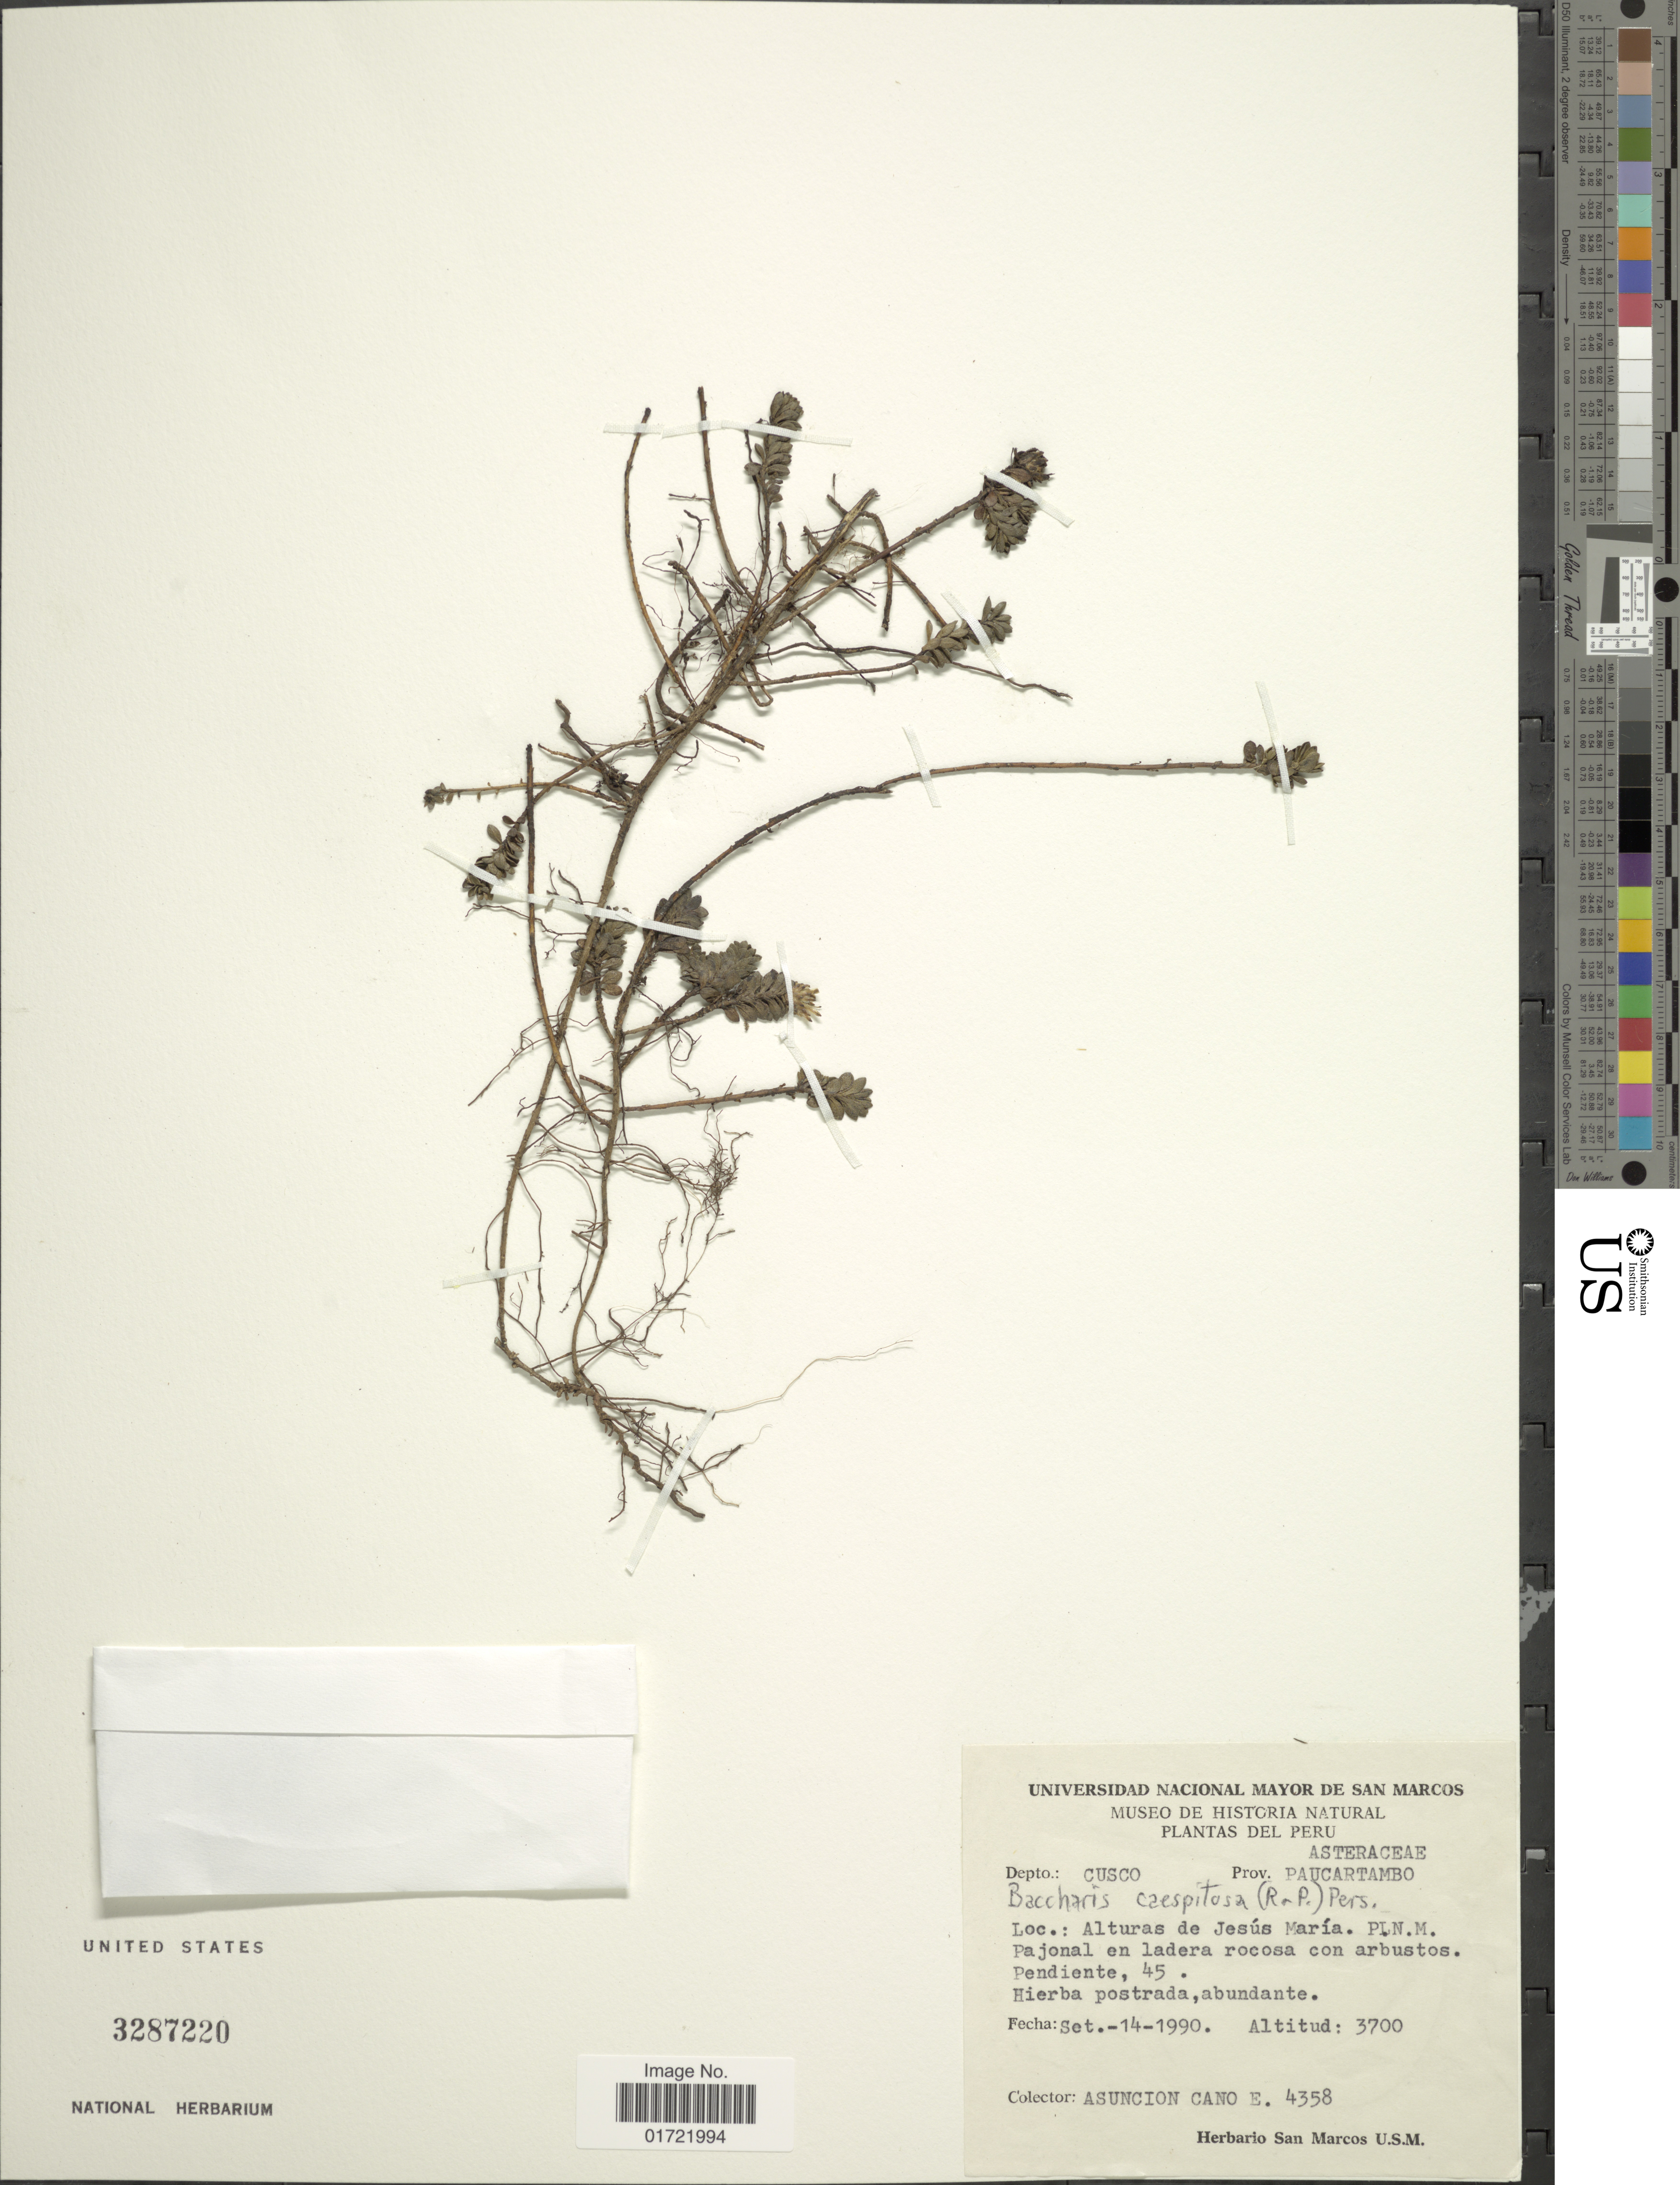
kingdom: Plantae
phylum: Tracheophyta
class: Magnoliopsida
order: Asterales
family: Asteraceae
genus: Baccharis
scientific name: Baccharis caespitosa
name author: (Ruiz & Pav.) Pers.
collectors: A. Cano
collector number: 4358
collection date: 1990-09-14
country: Peru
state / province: Cusco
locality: Prov. Paucartambo. Altures de Jesus Maria. P. I. N. M.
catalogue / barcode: US 3287220